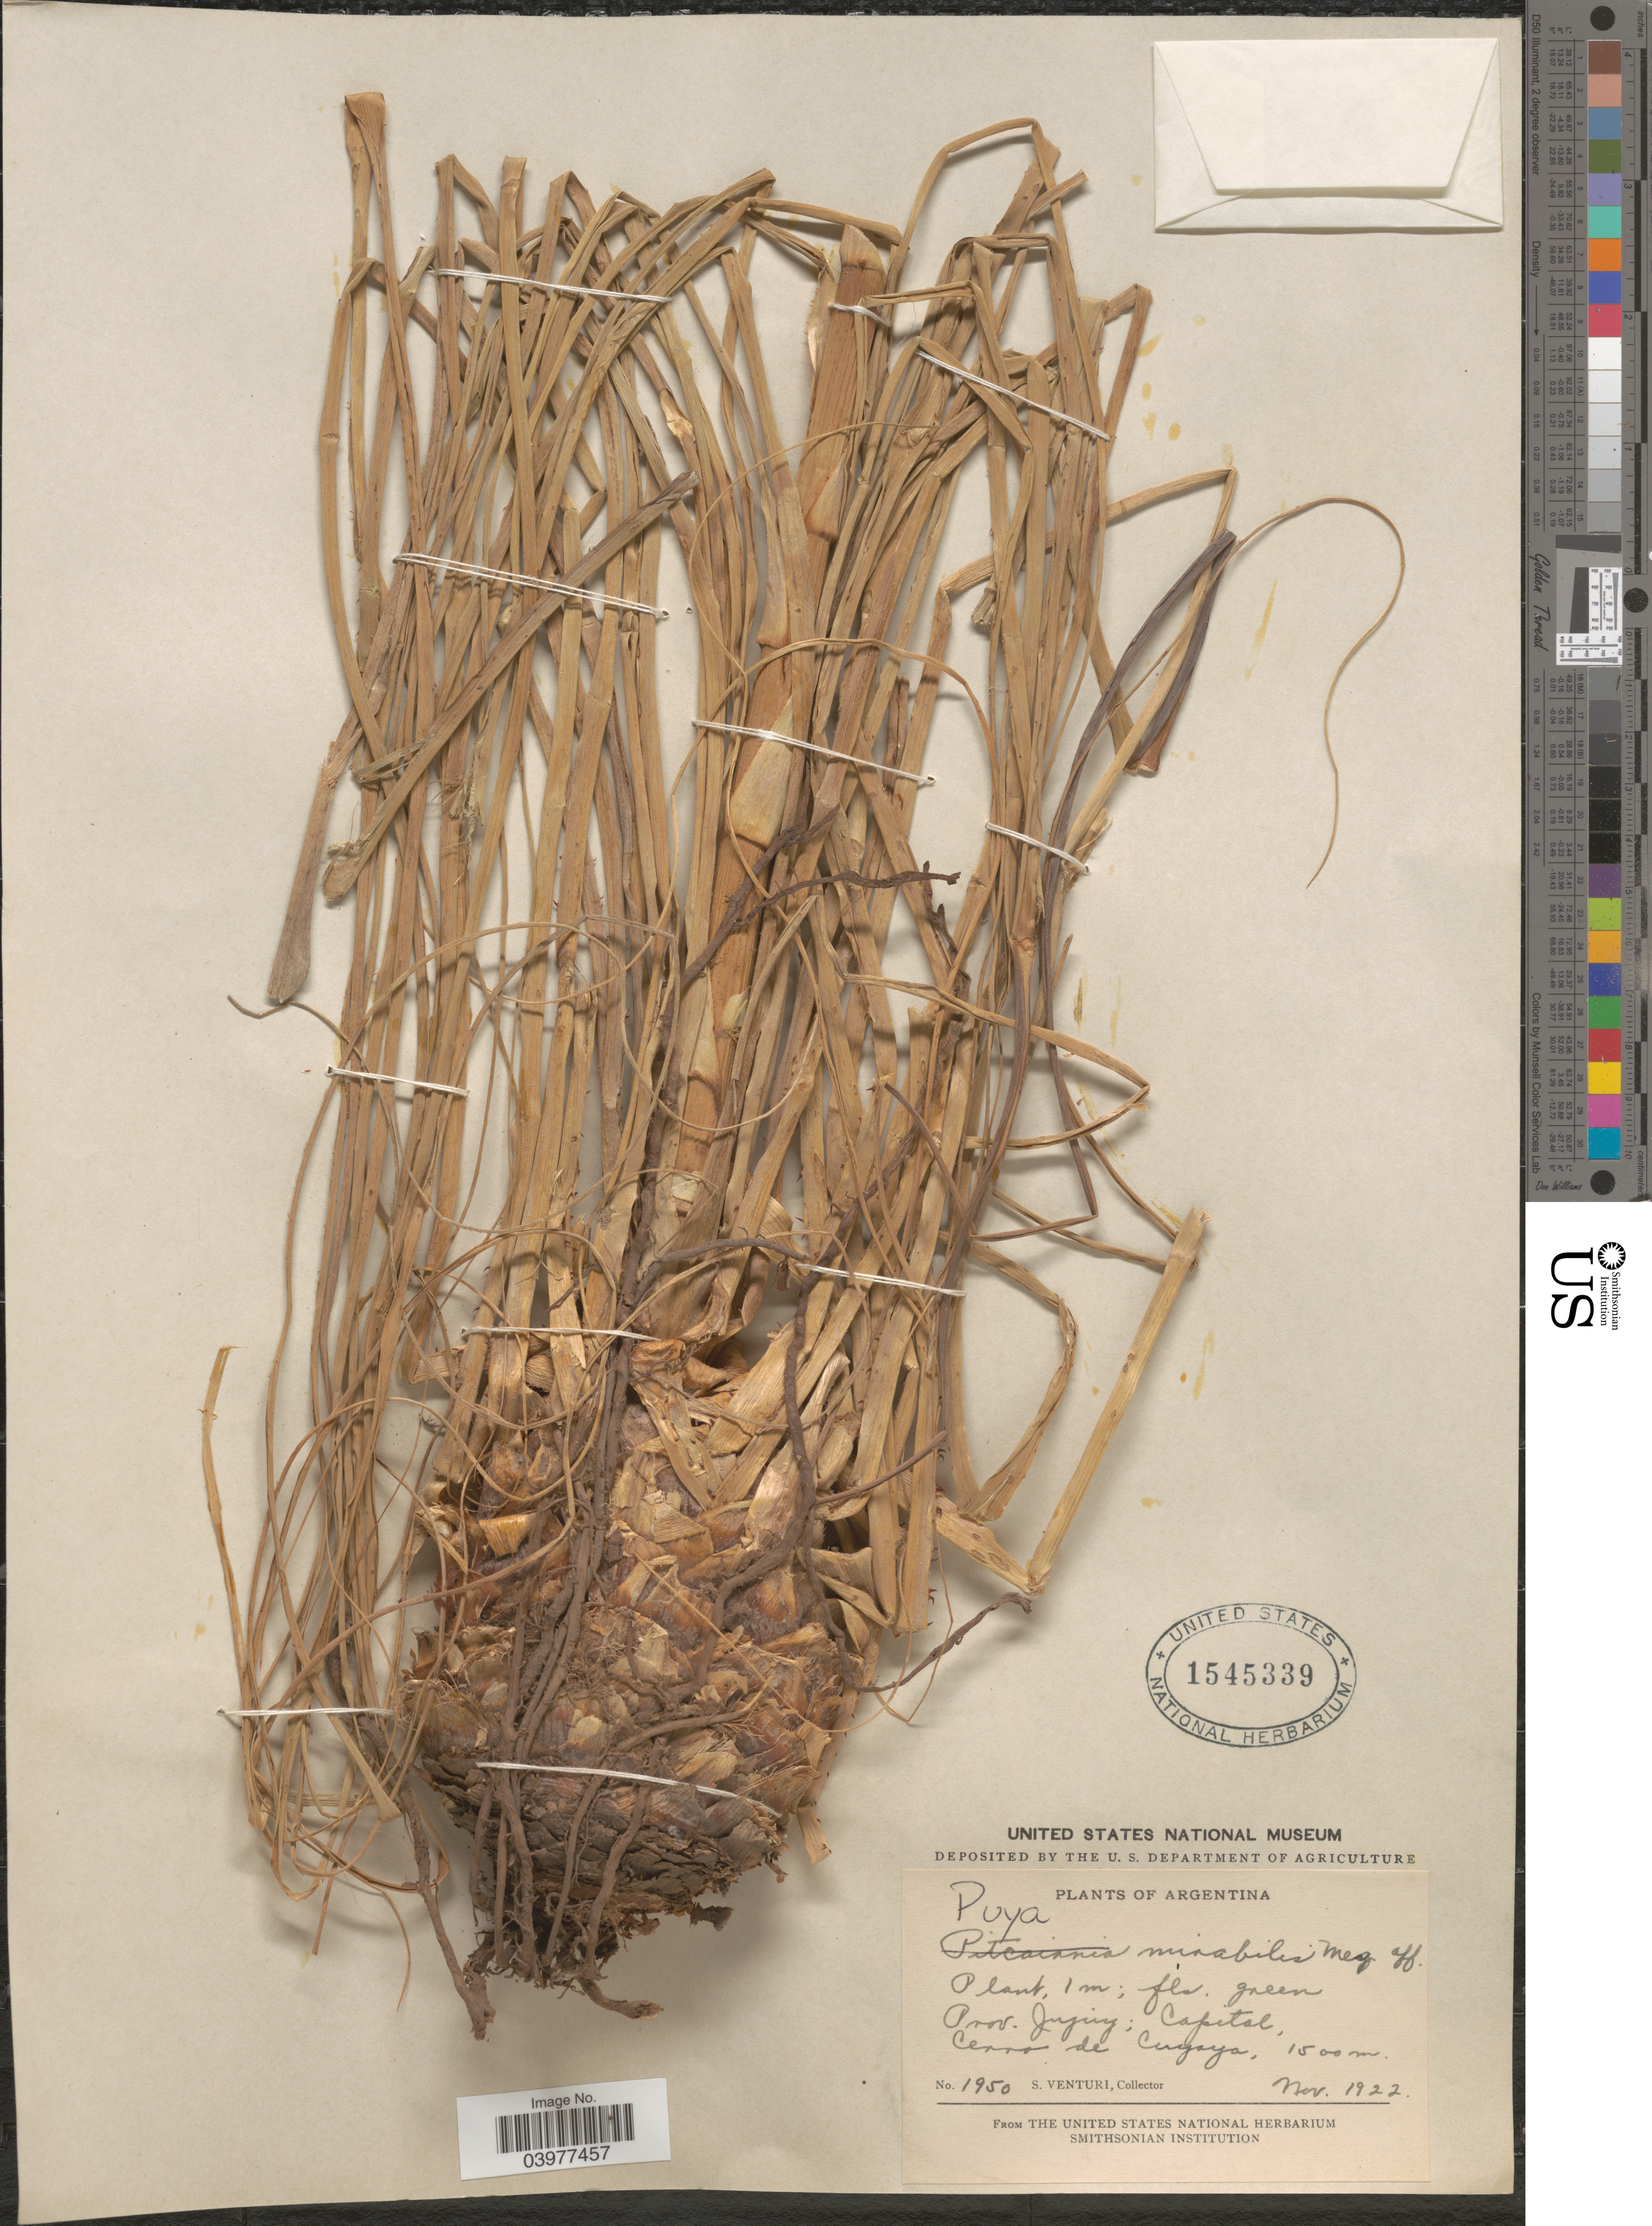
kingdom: Plantae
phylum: Tracheophyta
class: Liliopsida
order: Poales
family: Bromeliaceae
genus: Puya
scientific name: Puya mirabilis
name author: (Mez) L.B. Sm.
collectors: S. Venturi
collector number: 1950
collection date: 1922-11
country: Argentina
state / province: Jujuy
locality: Capital, Cerro de Cuyaya.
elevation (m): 1500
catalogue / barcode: US 1545339